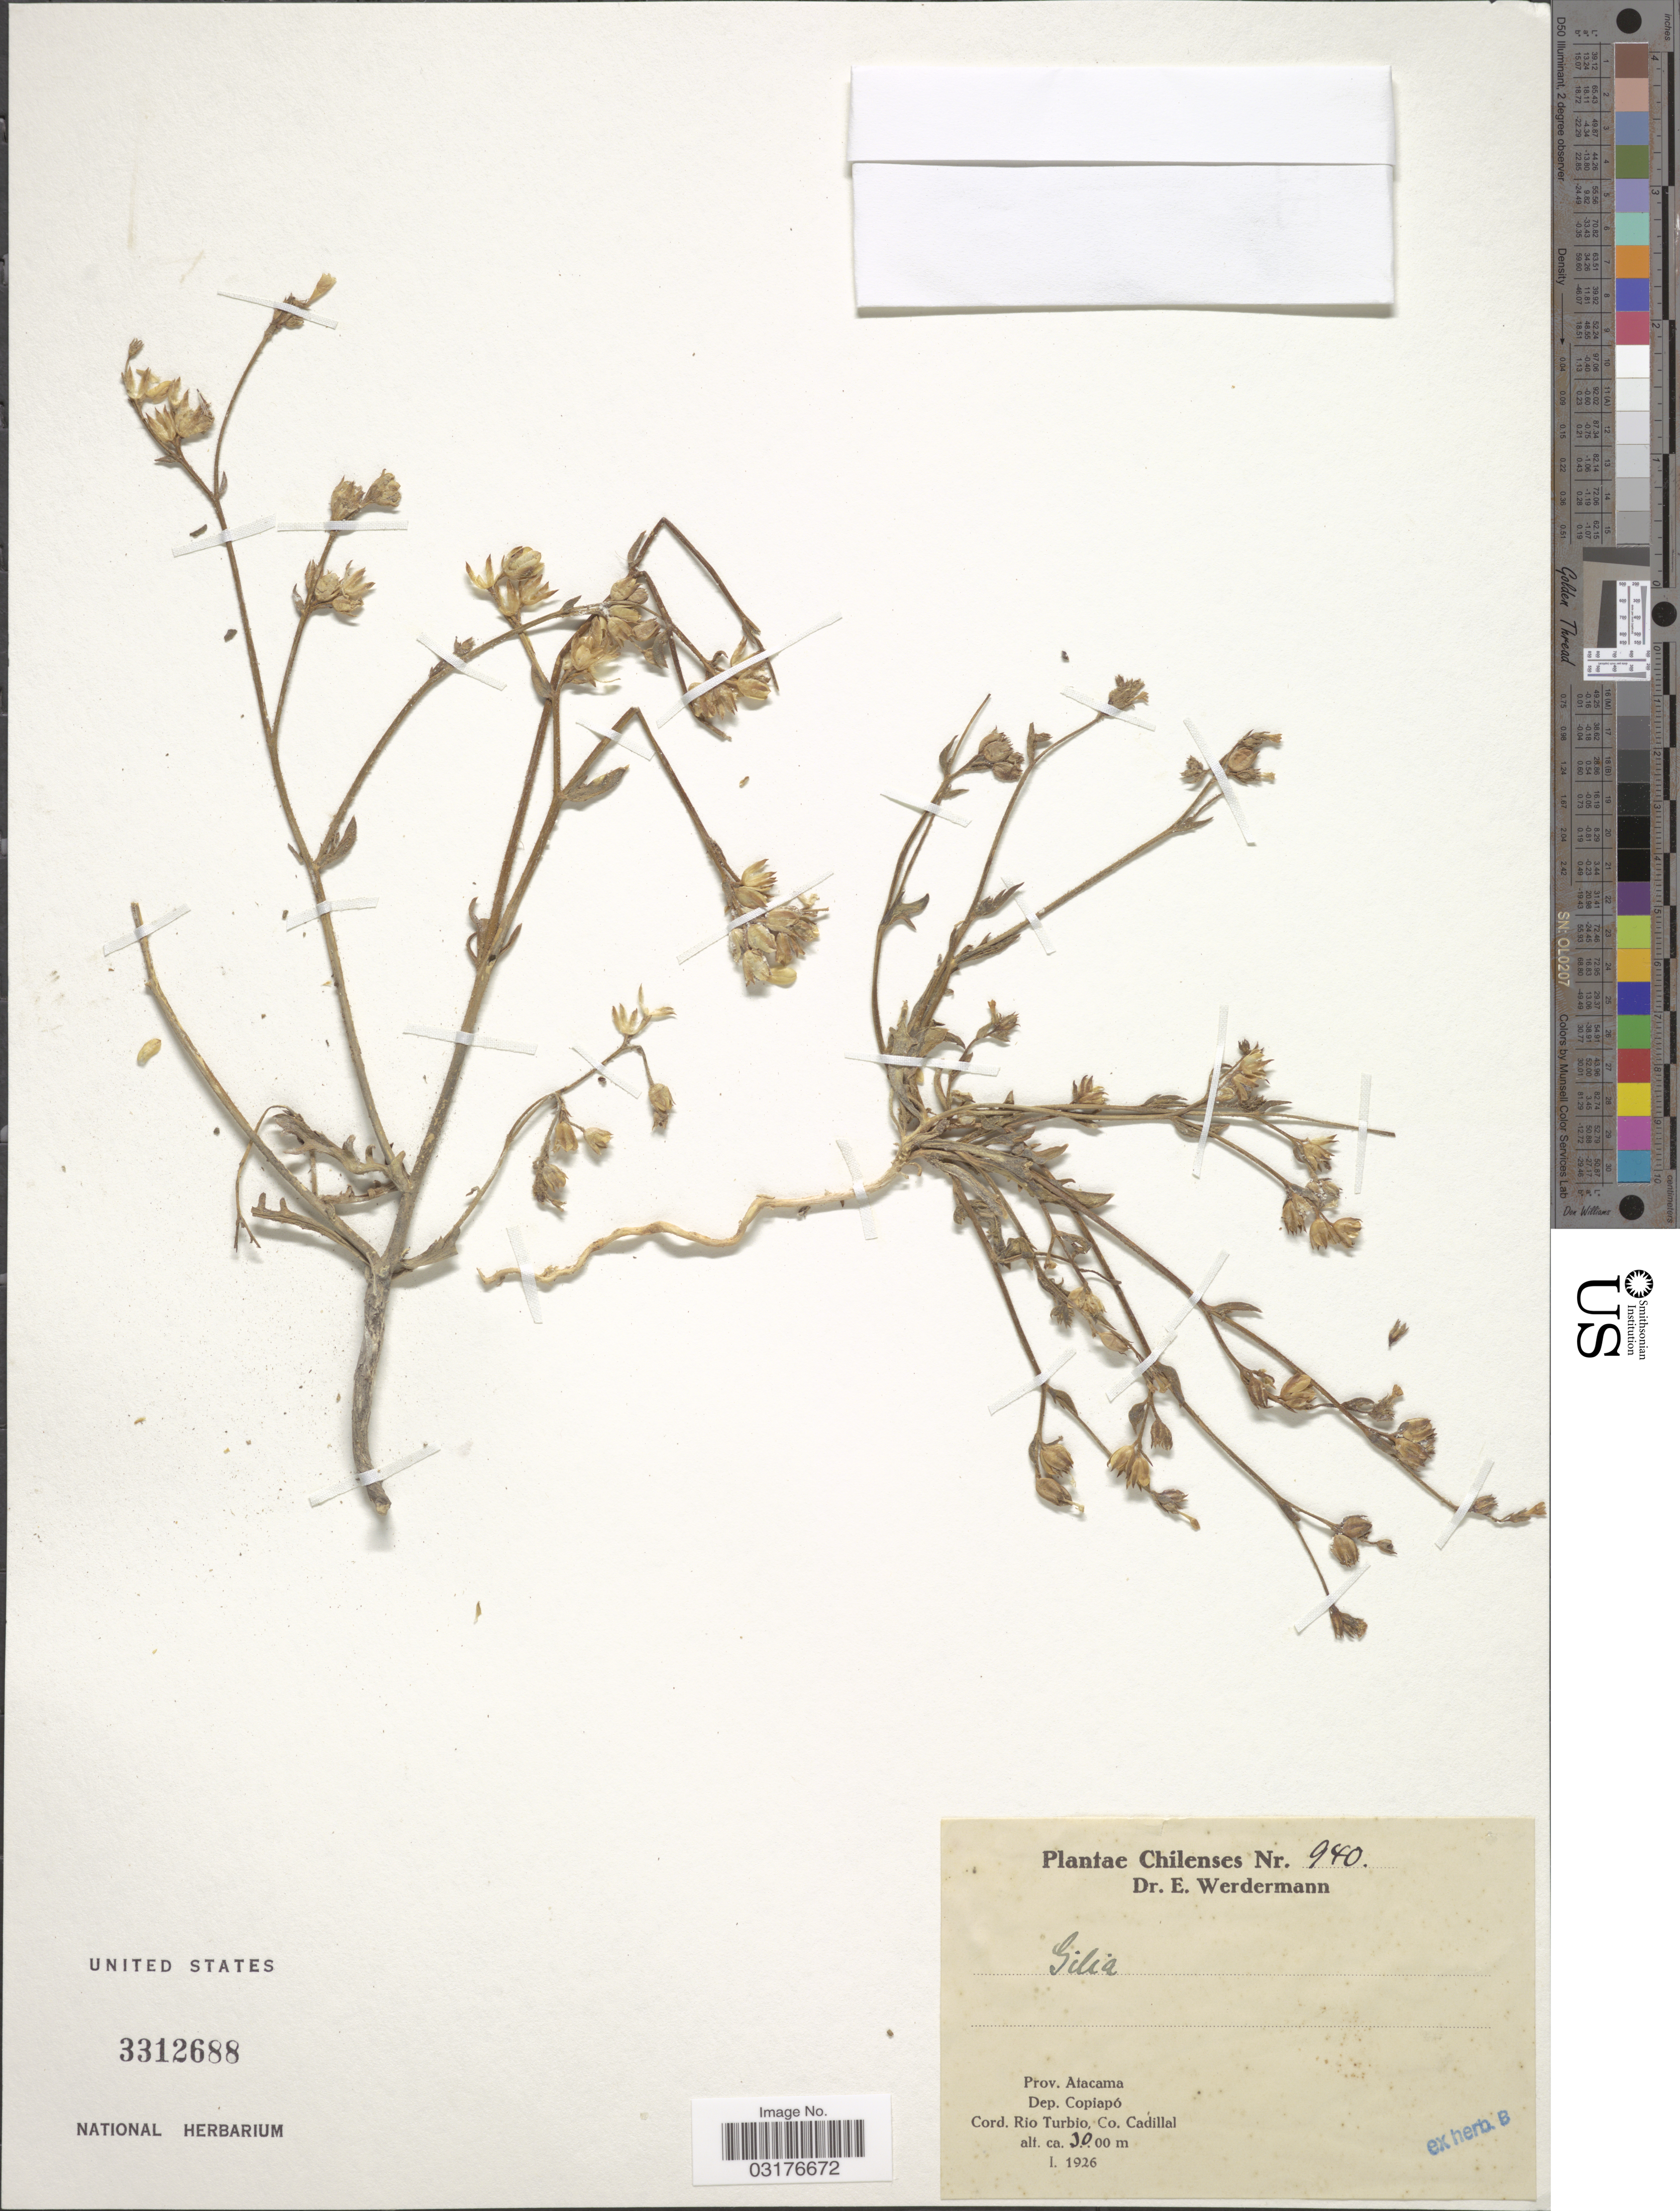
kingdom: Plantae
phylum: Tracheophyta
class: Magnoliopsida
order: Ericales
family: Polemoniaceae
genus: Gilia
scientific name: Gilia crassifolia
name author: Benth.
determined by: Grant, V. E.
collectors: E. Werdermann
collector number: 940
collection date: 1926-01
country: Chile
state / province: Atacama (III)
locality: Dep. Copiapó. Cord. Rio Turbio, Co. Cadillal.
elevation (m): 3000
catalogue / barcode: US 3312688